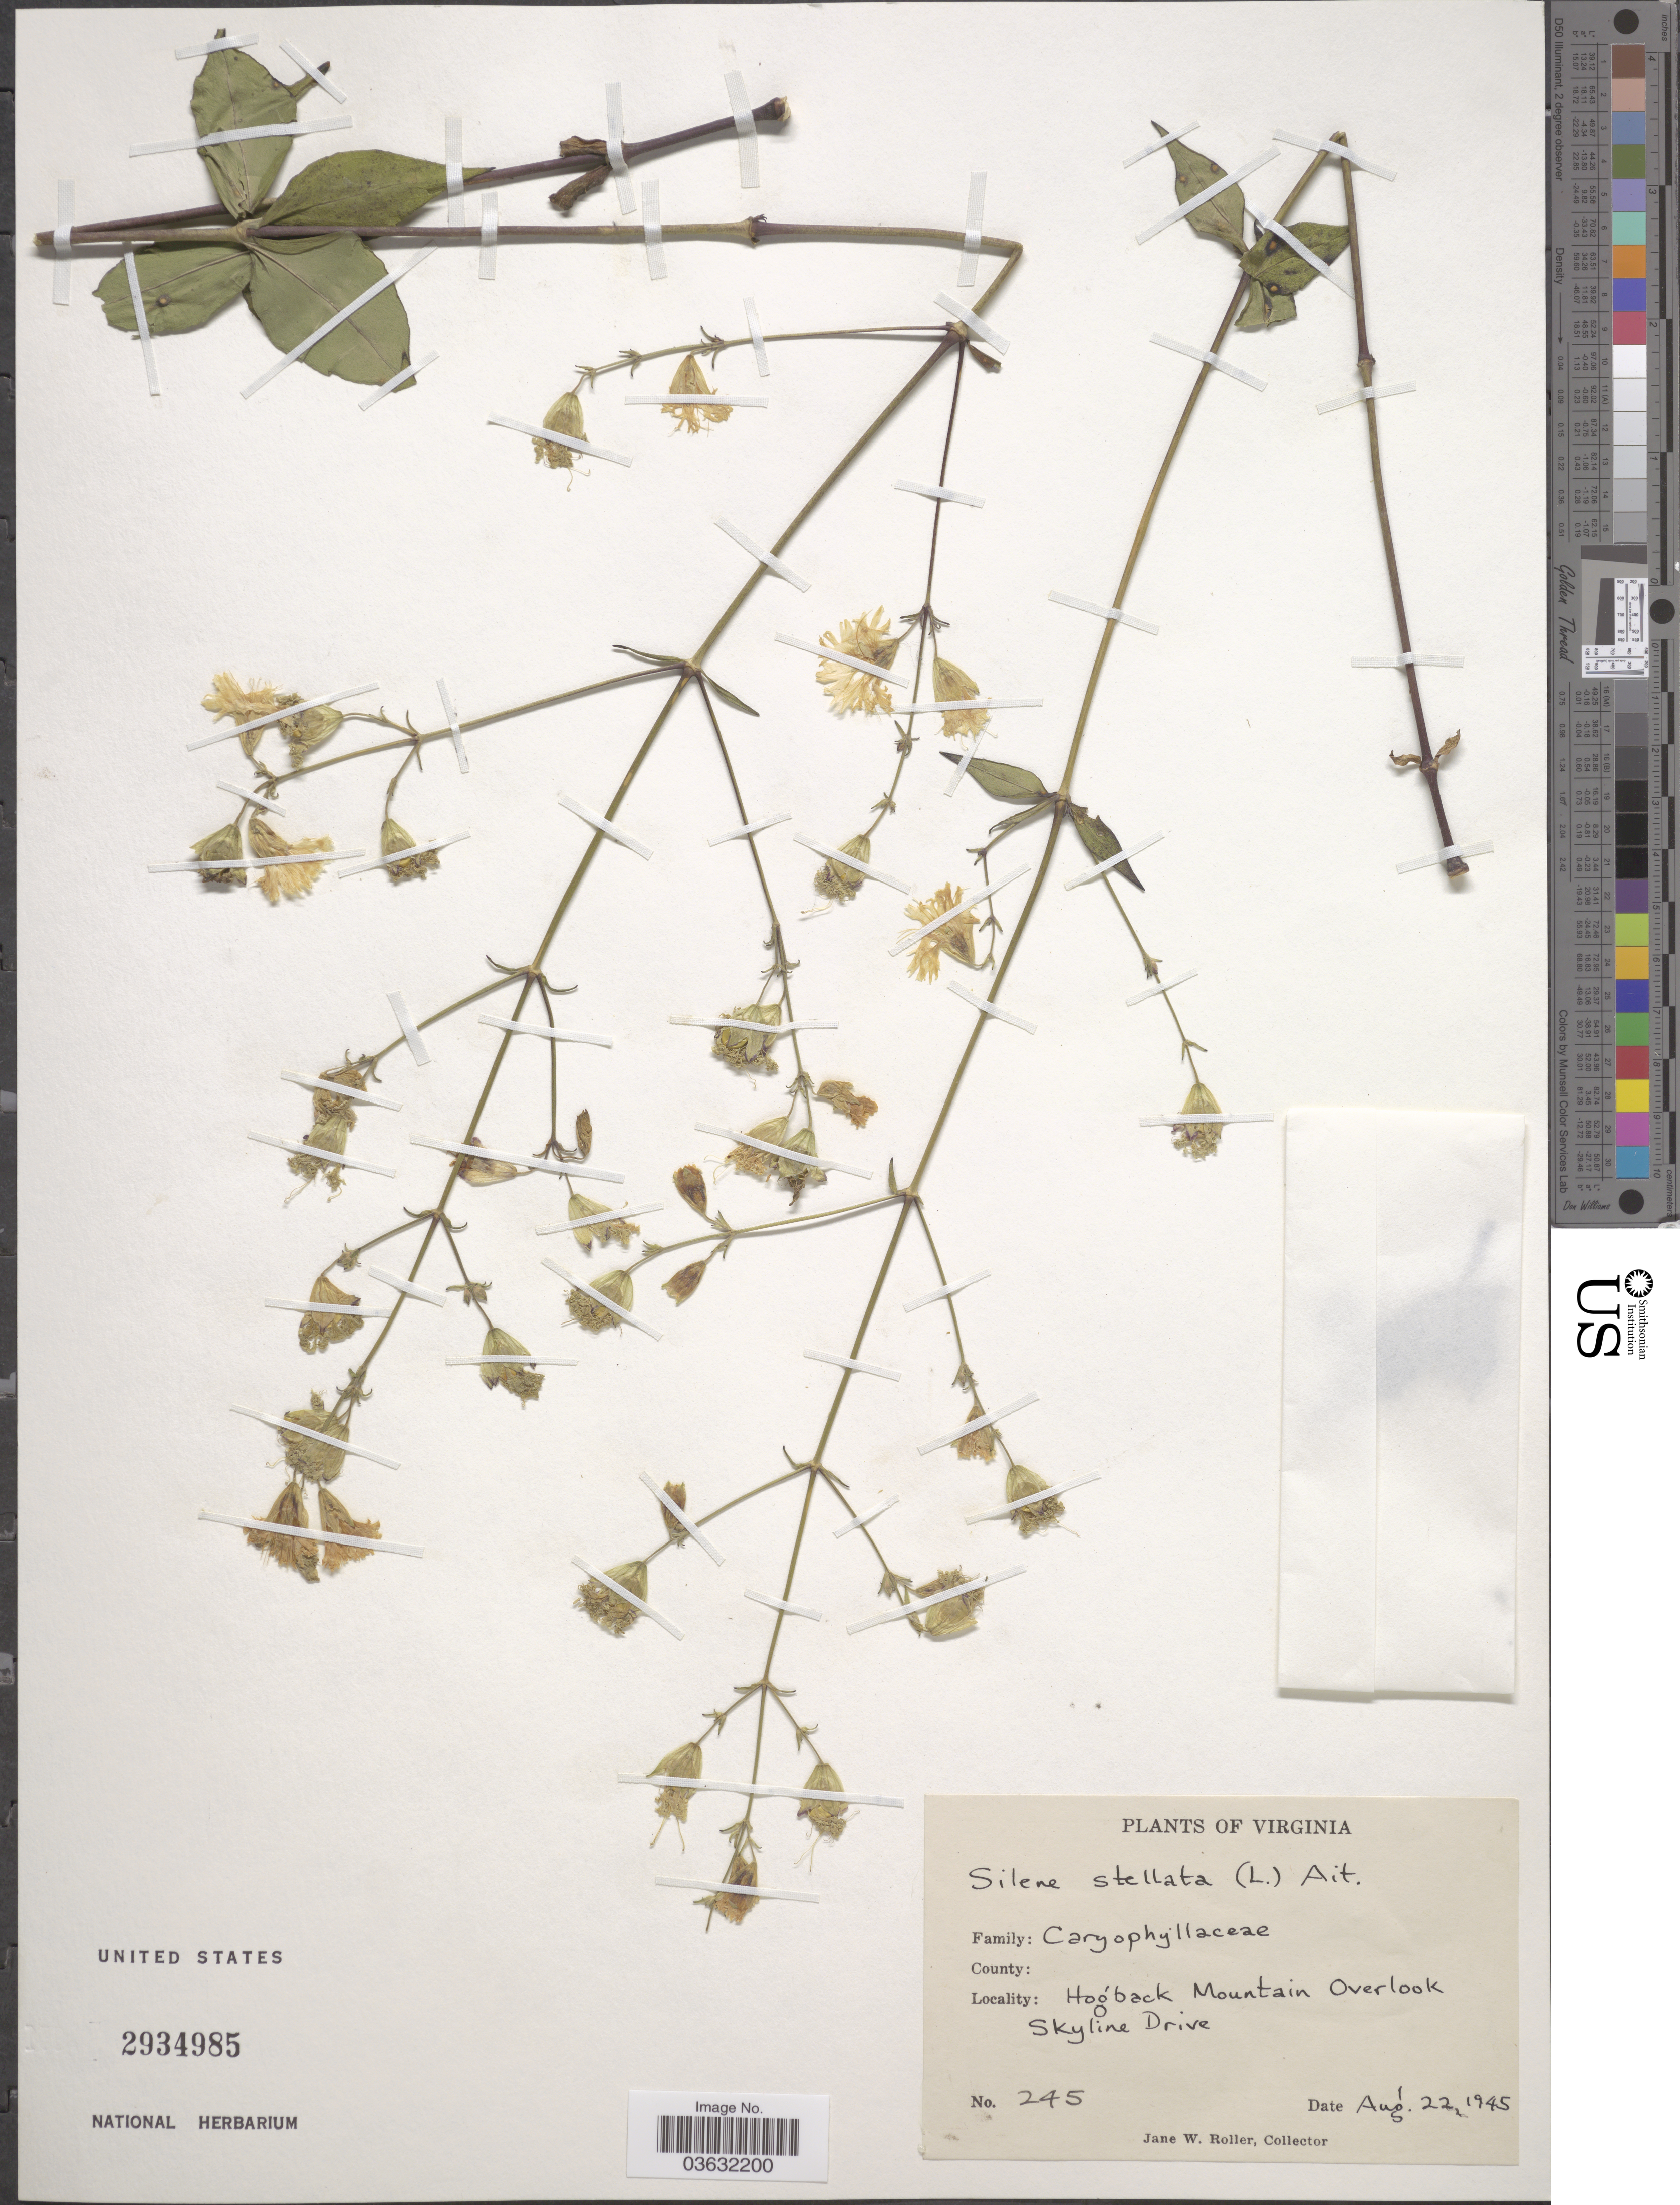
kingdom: Plantae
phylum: Tracheophyta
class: Magnoliopsida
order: Caryophyllales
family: Caryophyllaceae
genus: Silene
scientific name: Silene stellata var. stellata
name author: (L.) Coyte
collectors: J. W. Roller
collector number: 245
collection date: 1945-08-22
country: United States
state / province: Virginia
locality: Hogback Mountain Overlook Skyline Drive.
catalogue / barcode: US 2934985